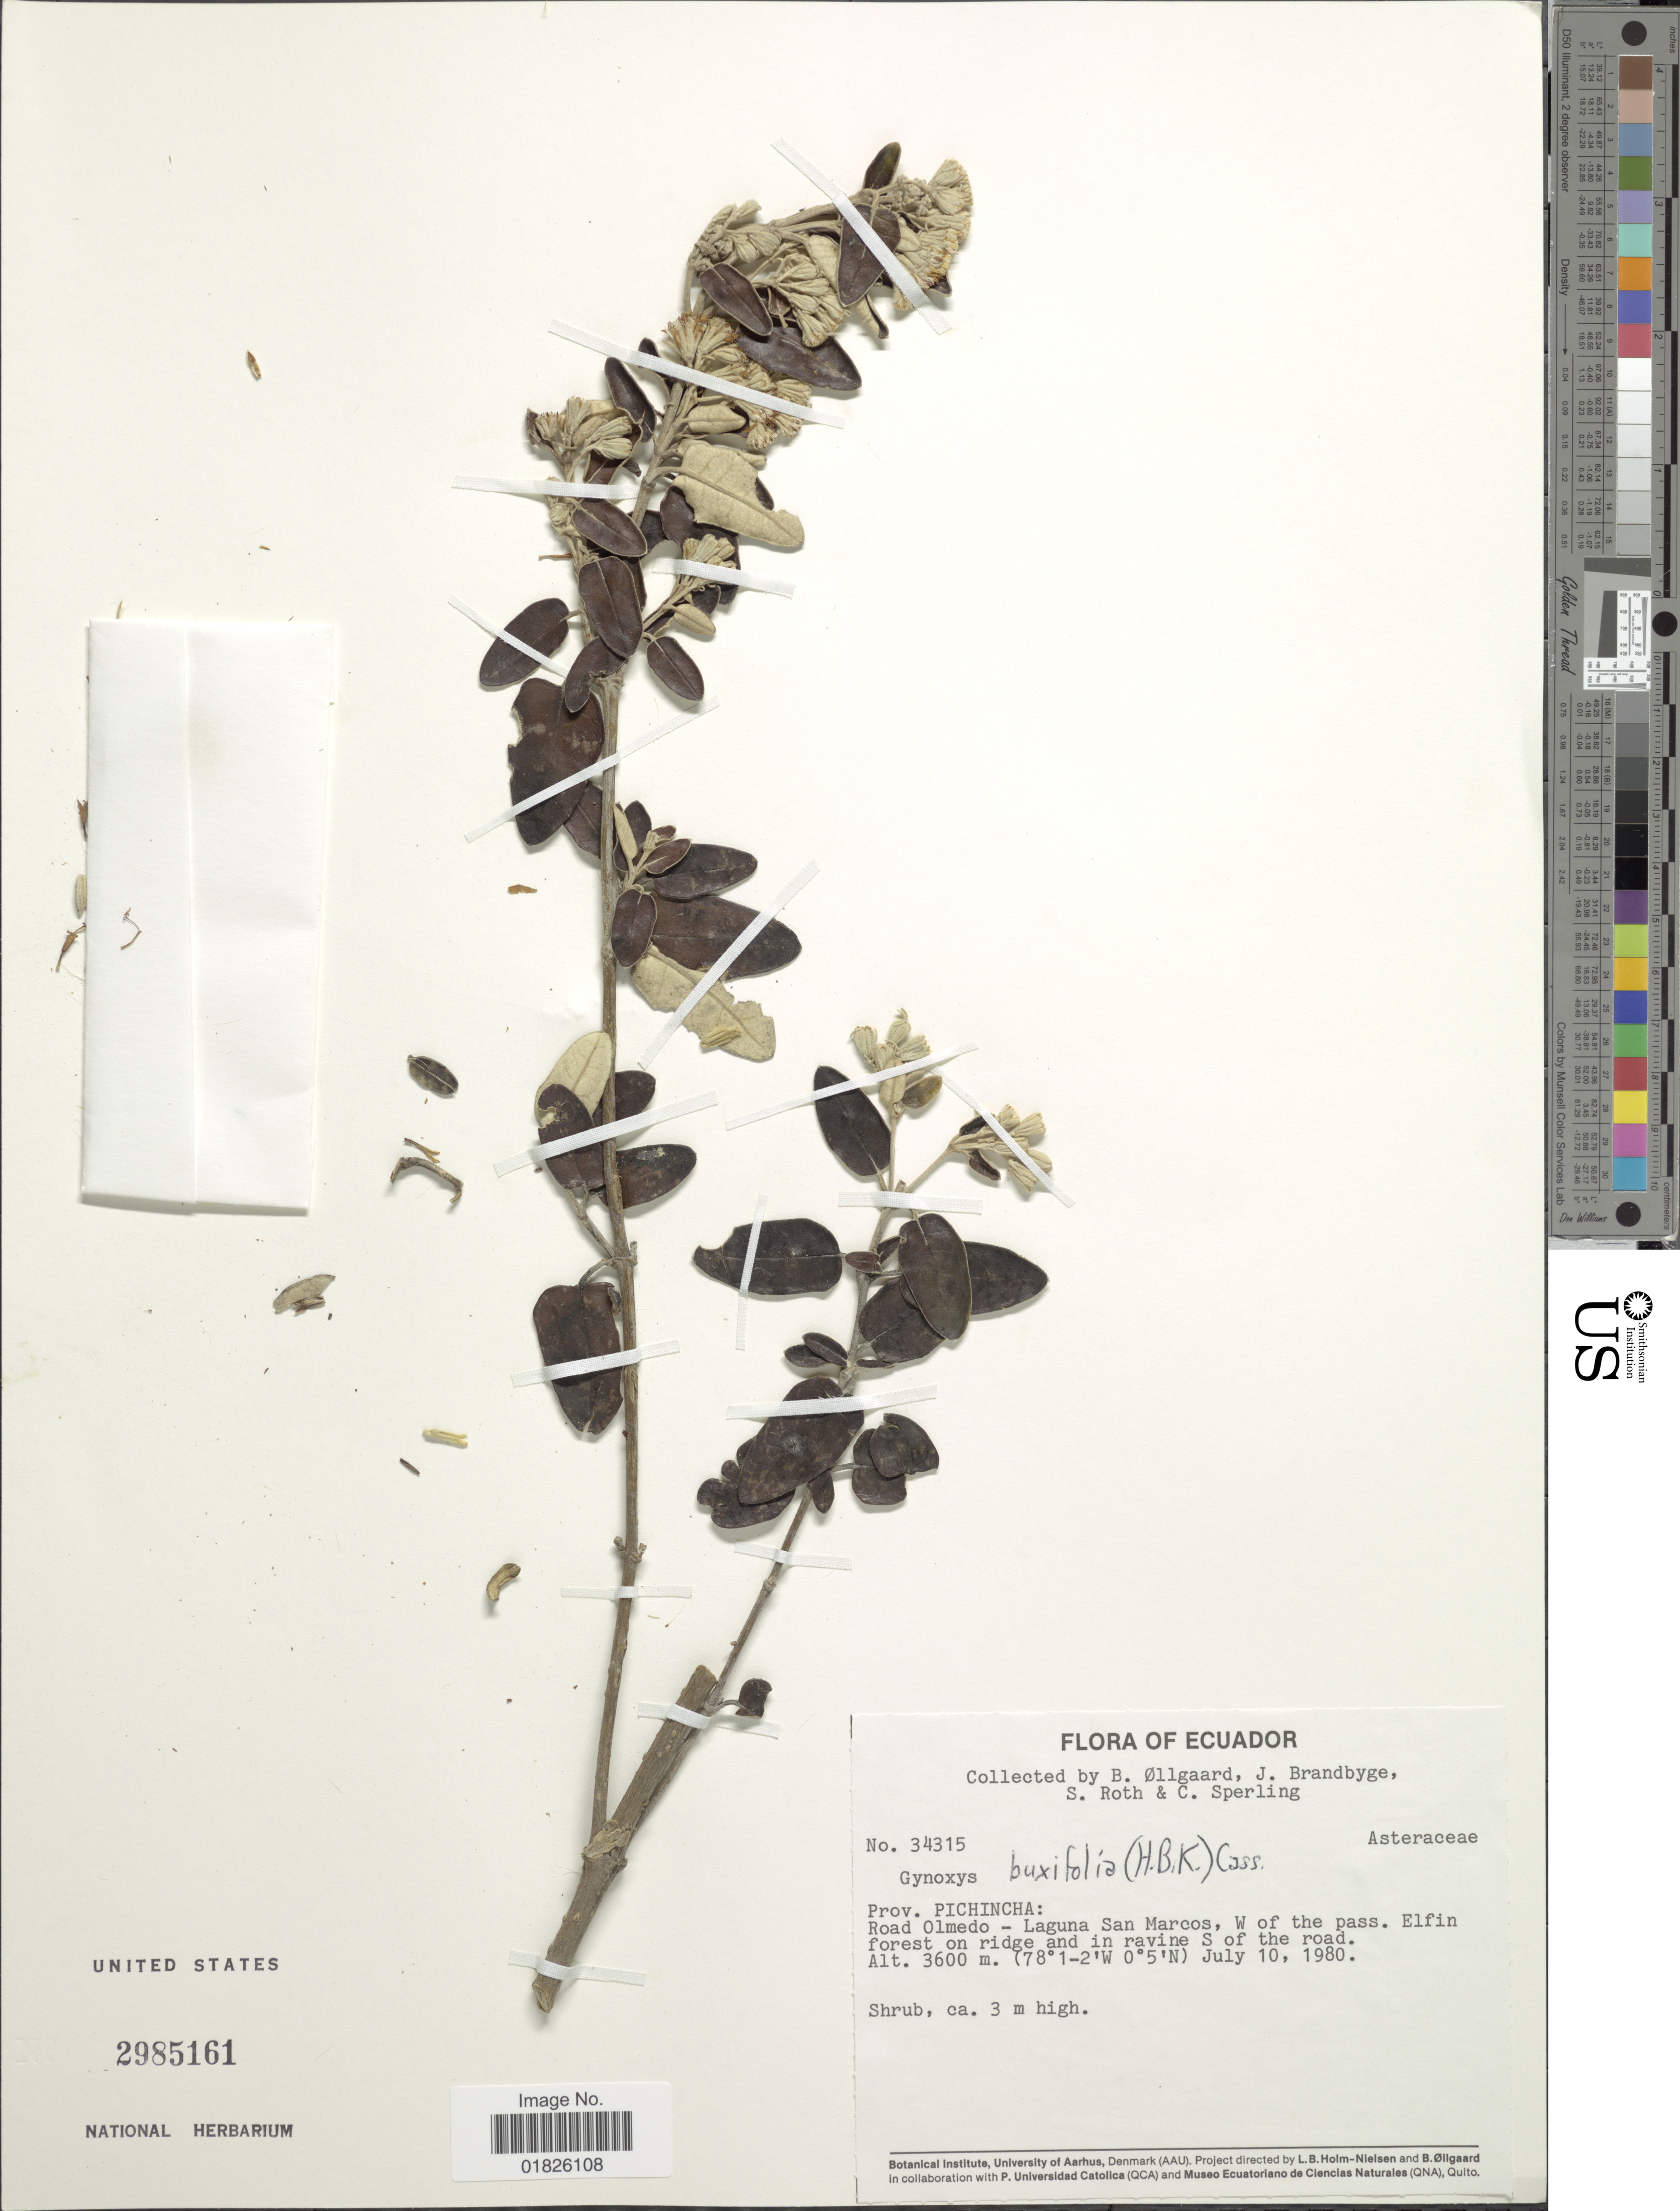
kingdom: Plantae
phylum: Tracheophyta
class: Magnoliopsida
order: Asterales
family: Asteraceae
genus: Gynoxys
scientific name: Gynoxys buxifolia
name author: (Kunth) Cass.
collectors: B. Øllgaard, J. Brandbyge, S. Roth & C. Sperling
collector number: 34315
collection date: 1980-07-10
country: Ecuador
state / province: Pichincha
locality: Road Olmedo- Laguna San Marcos, W of the pass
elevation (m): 3600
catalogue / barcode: US 2985161